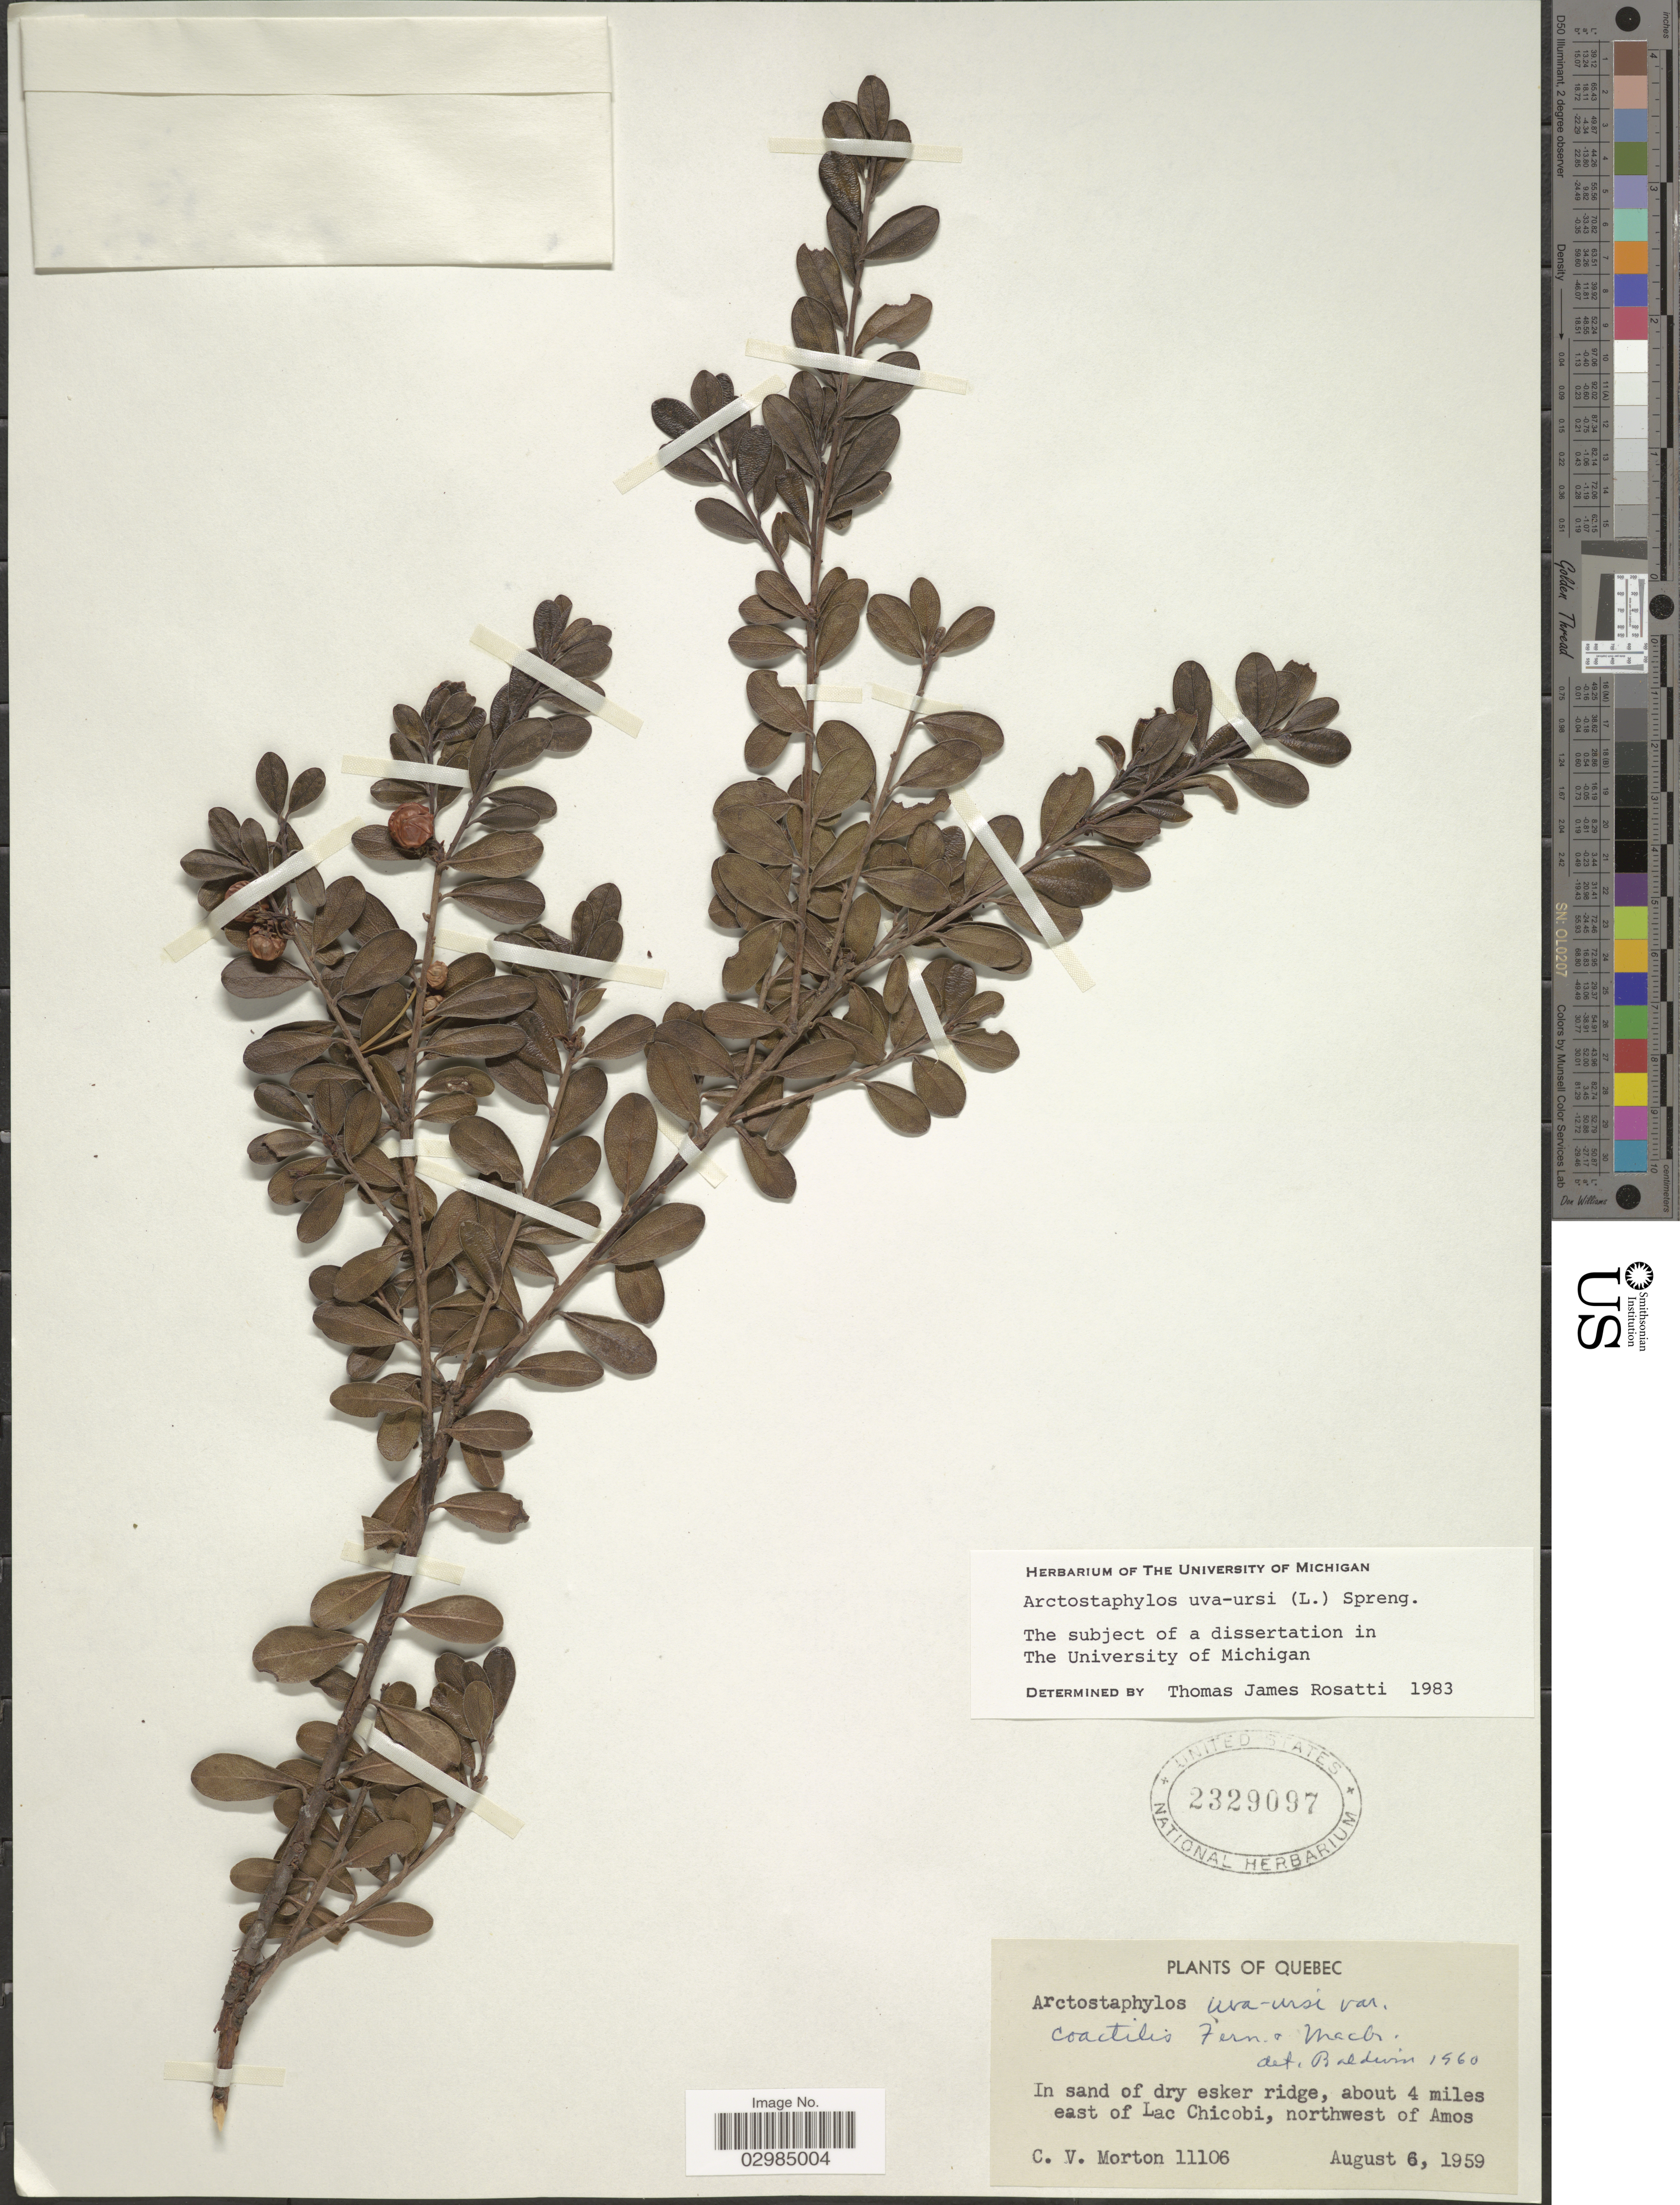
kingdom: Plantae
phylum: Tracheophyta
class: Magnoliopsida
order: Ericales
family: Ericaceae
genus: Arctostaphylos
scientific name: Arctostaphylos uva-ursi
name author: (L.) Spreng.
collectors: C. V. Morton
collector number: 11106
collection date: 1959-07-06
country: Canada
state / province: Quebec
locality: In sand of dry esker ridge, about 4 miles east of Lac Chicobi, northwest of Amos.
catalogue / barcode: US 2329097